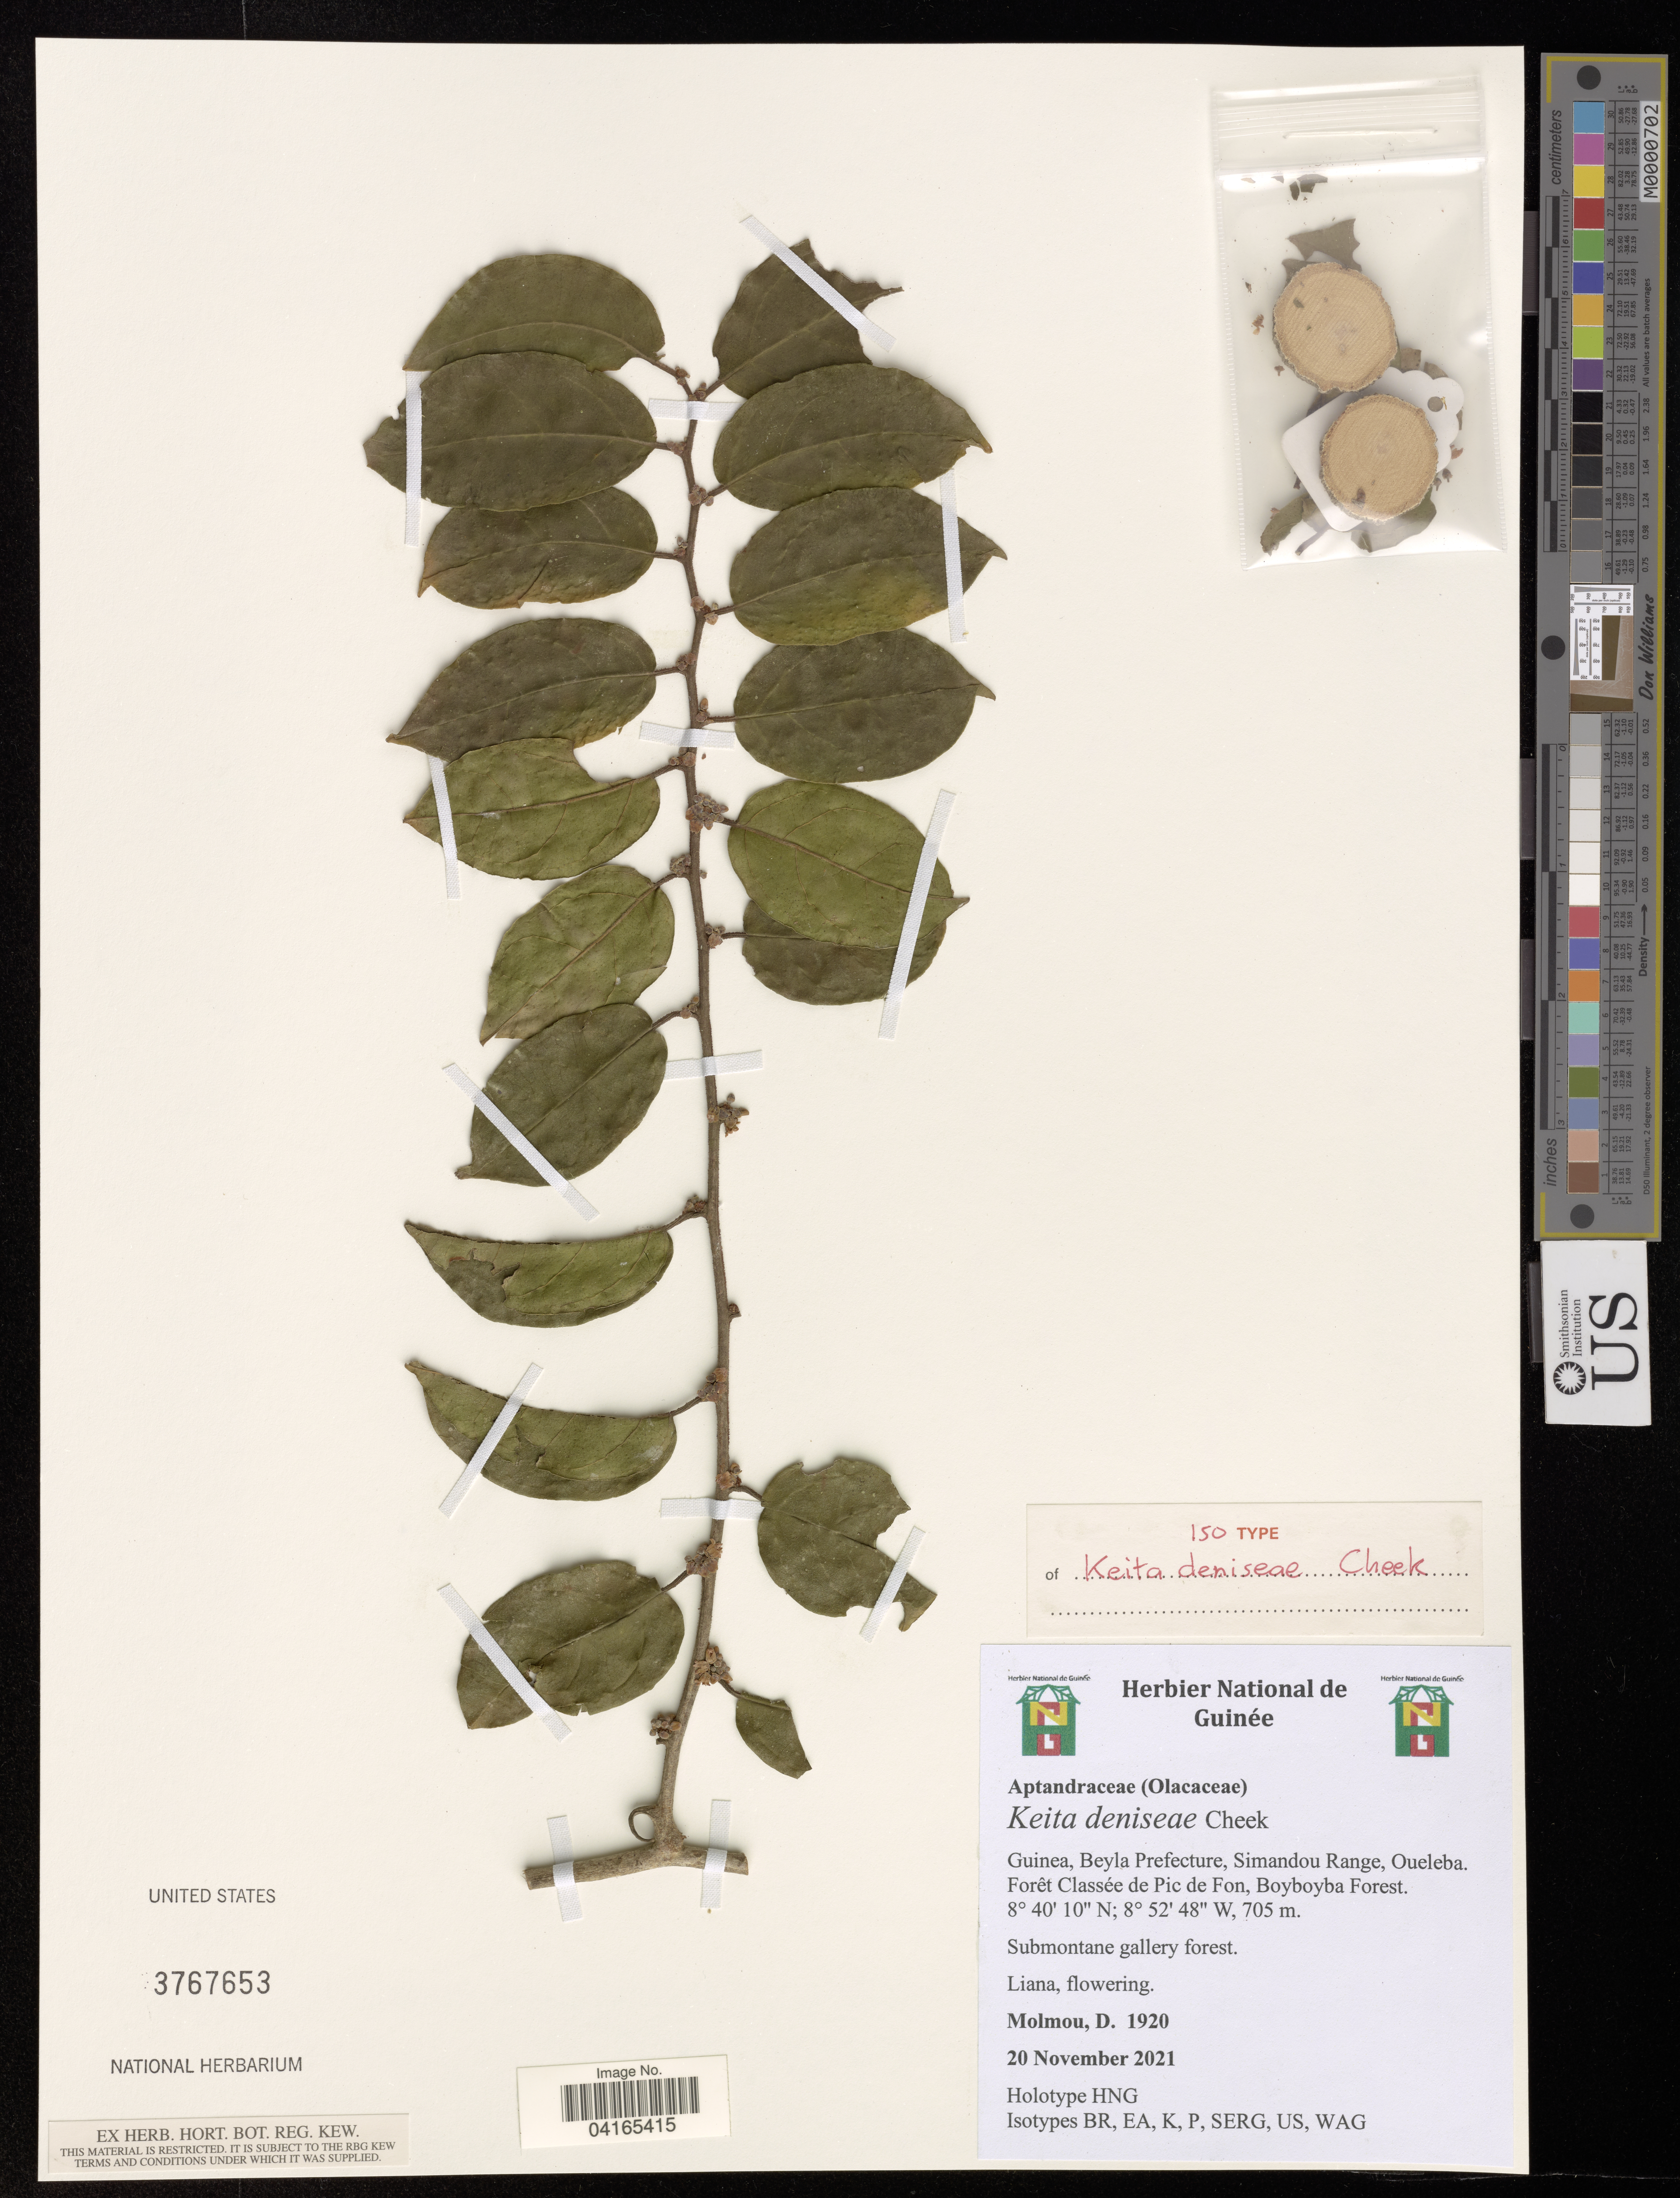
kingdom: Plantae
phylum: Tracheophyta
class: Magnoliopsida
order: Santalales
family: Aptandraceae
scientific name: Keita deniseae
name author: Cheek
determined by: Cheek, M., (K), Royal Botanic Garden (Kew)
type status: Isotype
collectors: D. Molmou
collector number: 1920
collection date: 2021-11-20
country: Guinea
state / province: Nzérékoré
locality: Beyla Prefecture, Simandou Range, Oueleba. Boyboyba Forest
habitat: submontane gallery forest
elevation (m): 705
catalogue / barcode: US 3767653